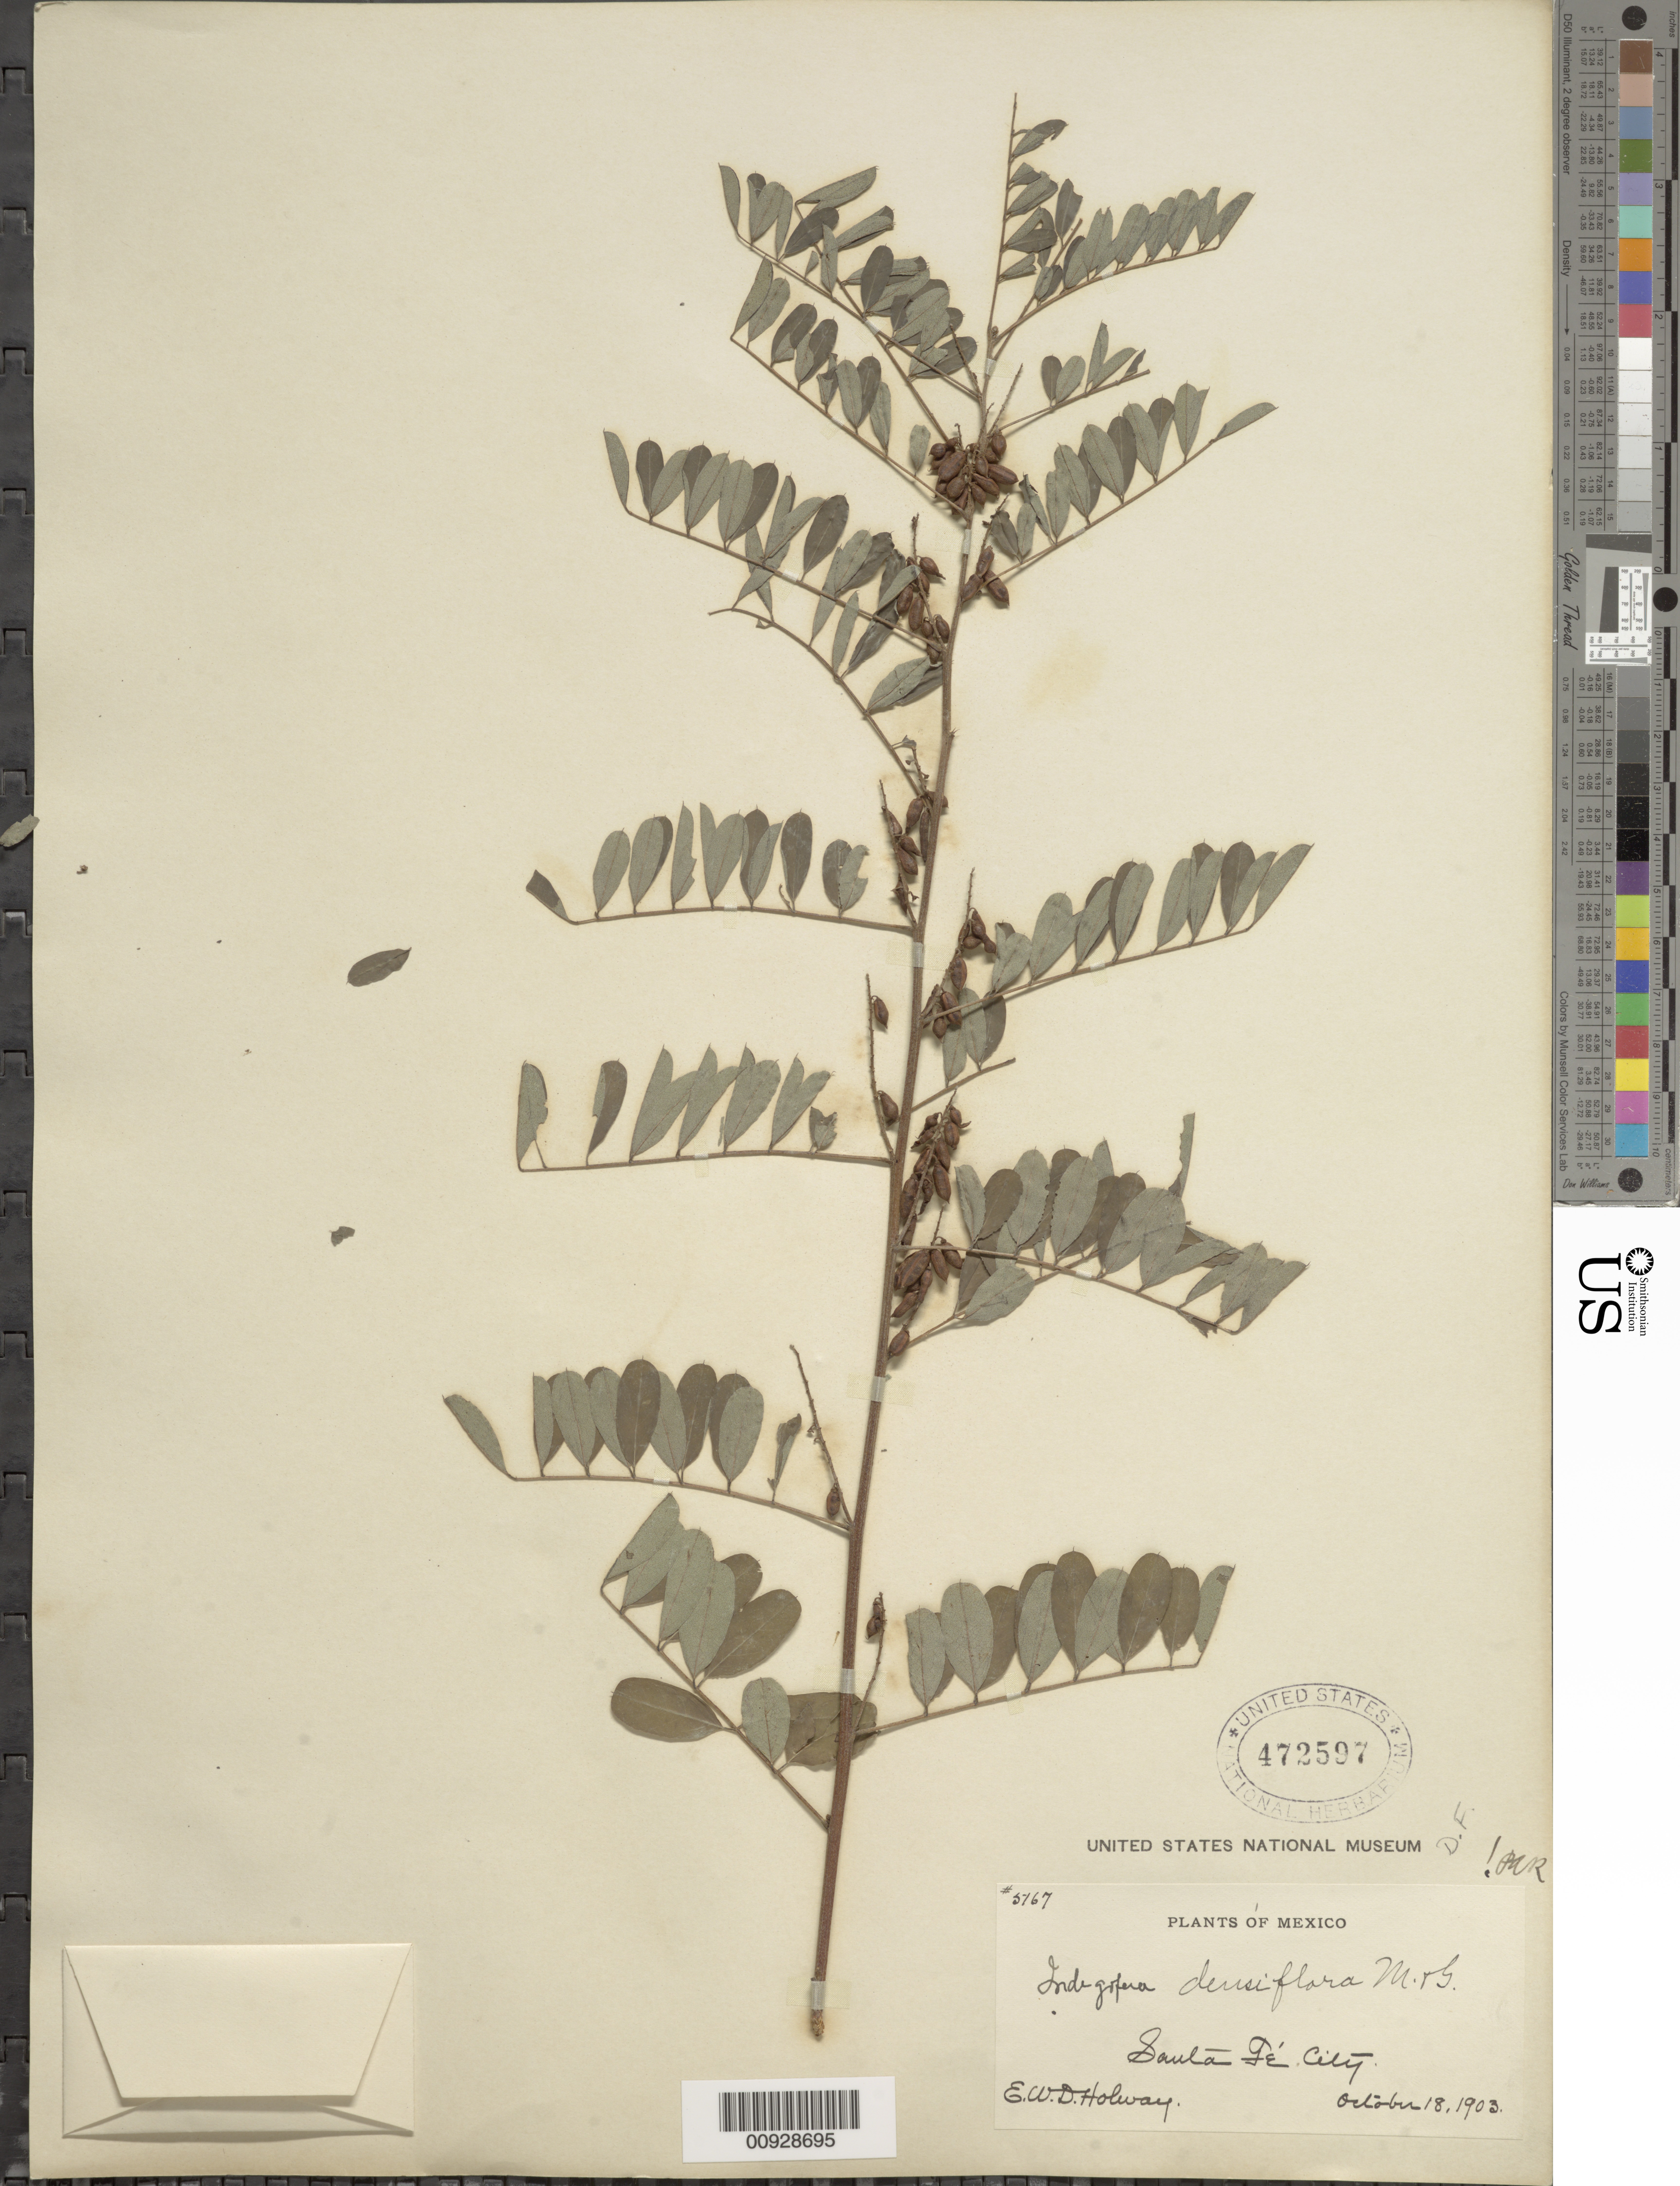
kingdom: Plantae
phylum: Tracheophyta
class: Magnoliopsida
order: Fabales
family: Fabaceae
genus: Indigofera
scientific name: Indigofera densiflora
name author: M. Martens & Galeotti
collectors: E. W. D. Holway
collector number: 5167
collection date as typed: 18 Oct 1903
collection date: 1903-10-18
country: Mexico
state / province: Distrito Federal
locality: Santa Fé. City.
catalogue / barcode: US 472597